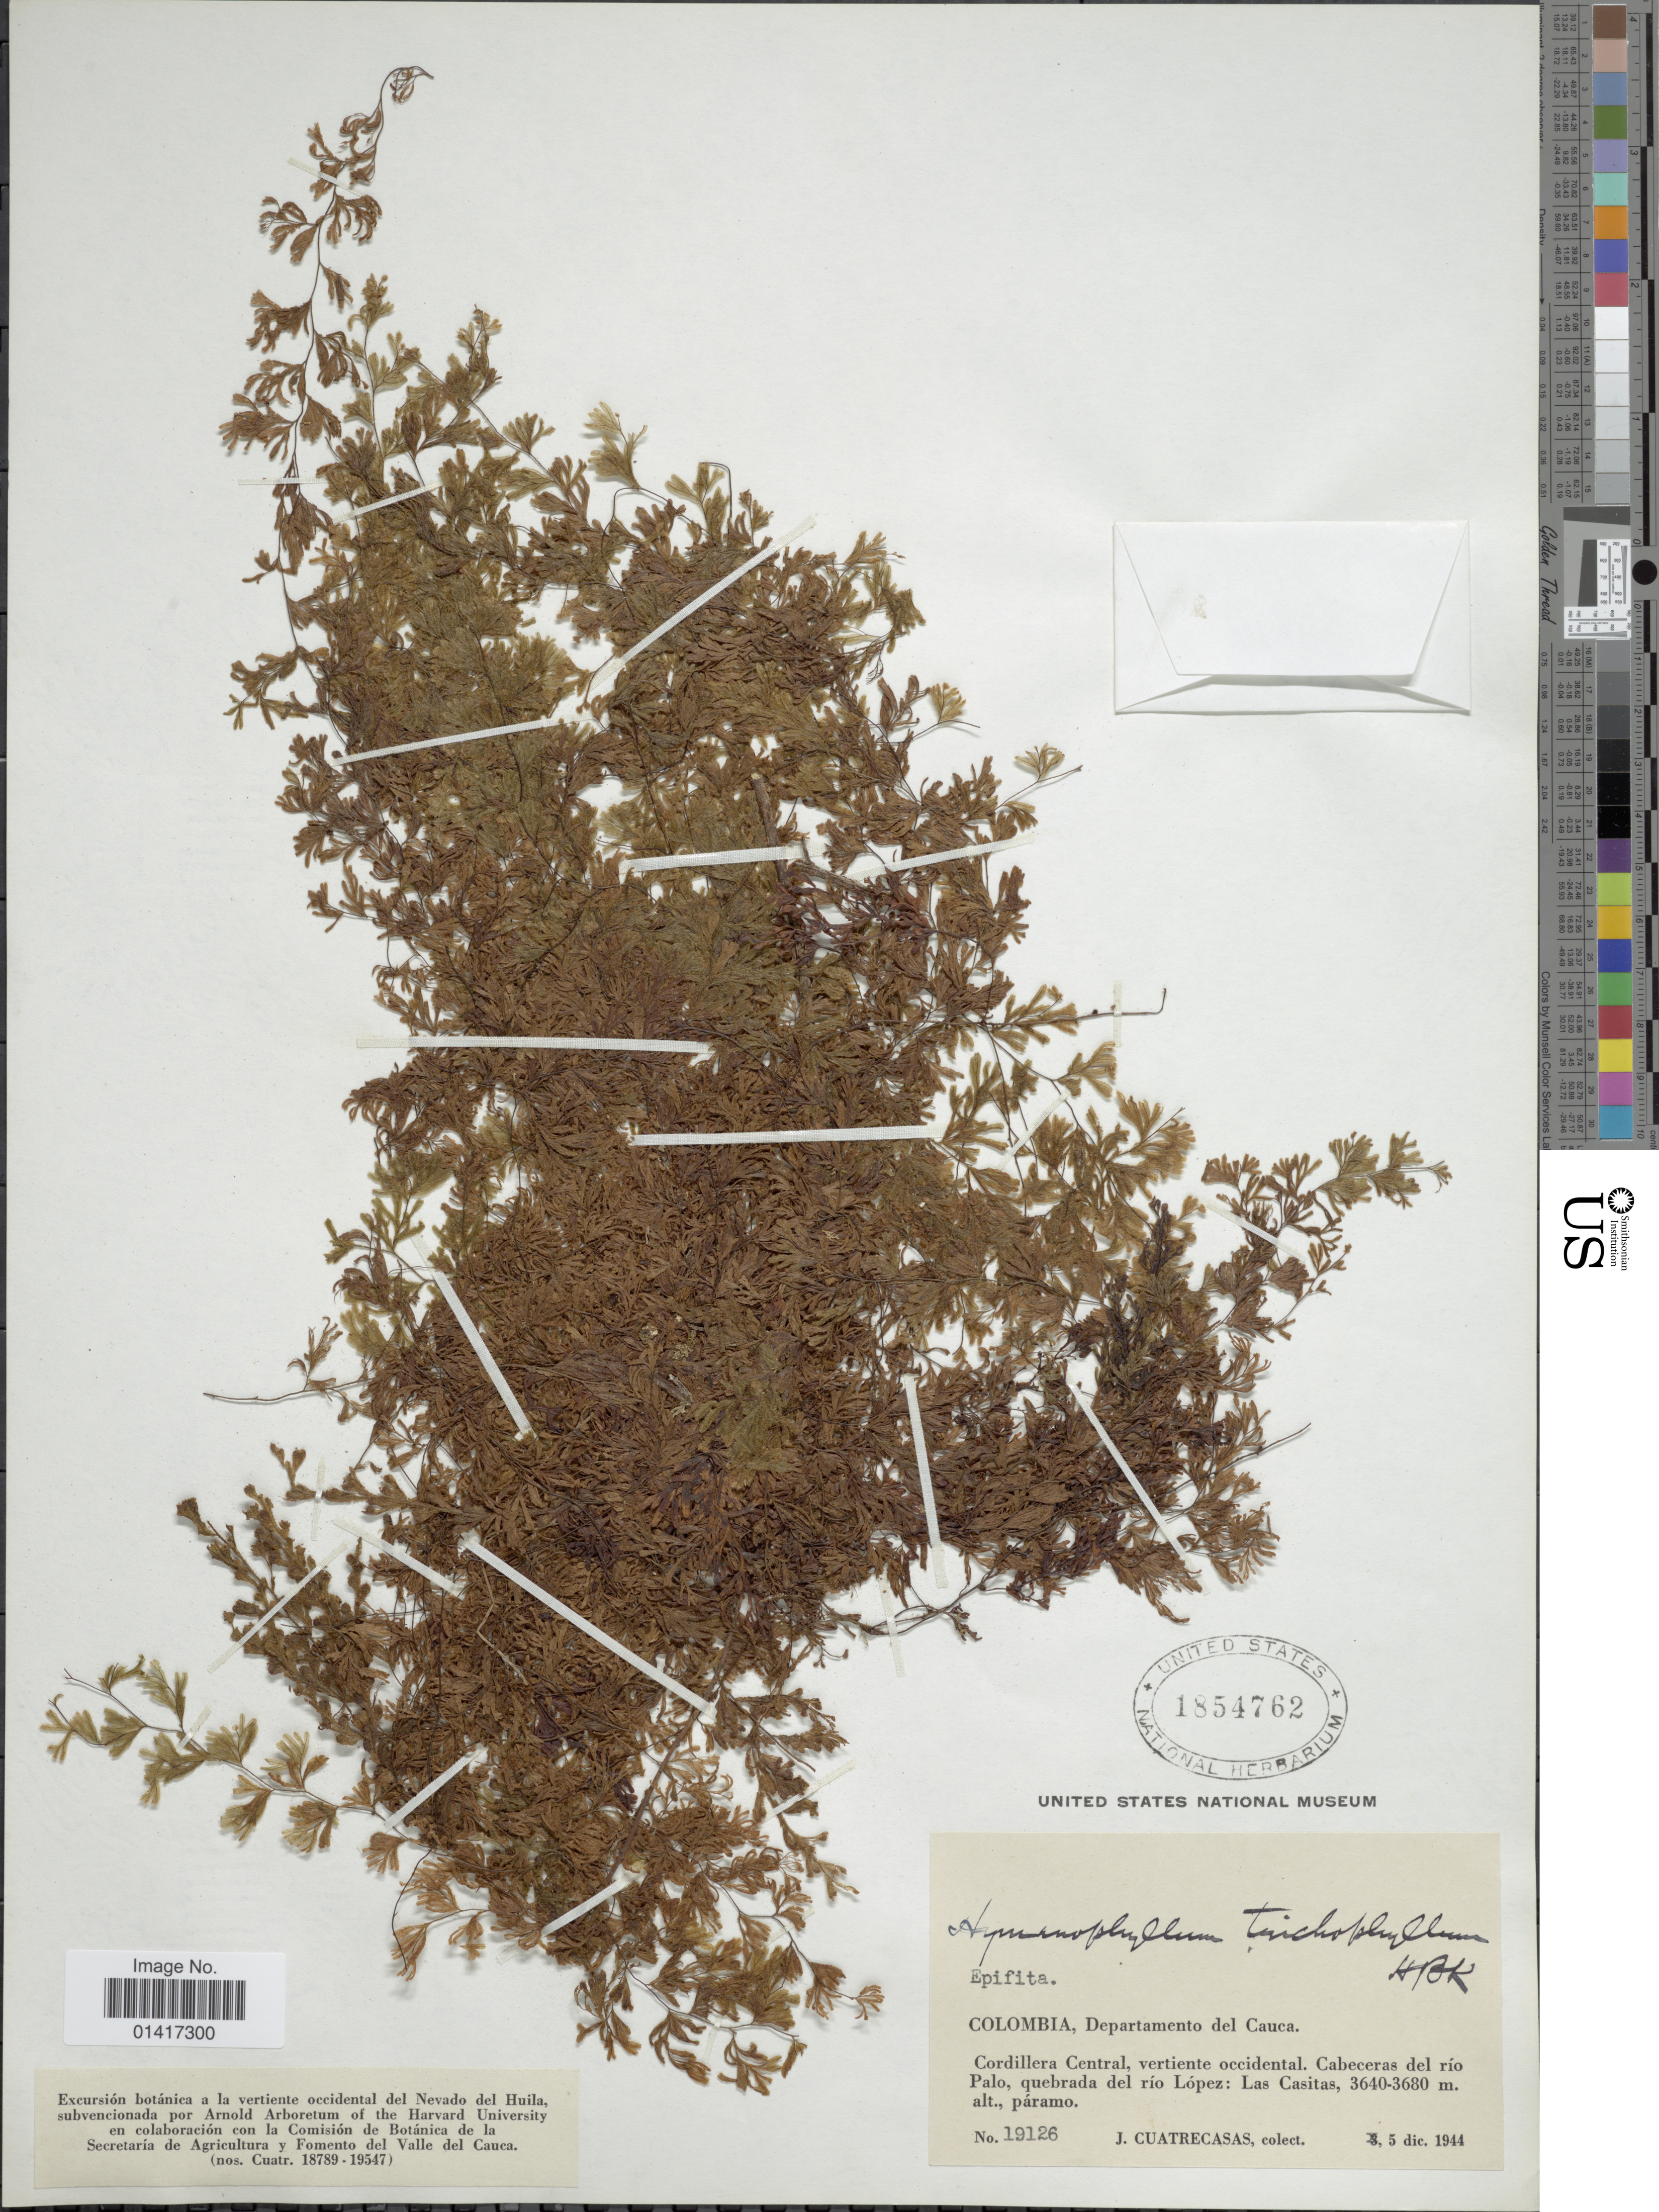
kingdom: Plantae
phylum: Tracheophyta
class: Polypodiopsida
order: Hymenophyllales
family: Hymenophyllaceae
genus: Hymenophyllum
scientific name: Hymenophyllum trichophyllum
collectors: J. Cuatrecasas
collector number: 19126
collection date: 1944-12-05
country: Colombia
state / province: Cauca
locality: Departamento del Cauca, Cordillera Centra, vertiente occidental, Cabeceras del rio Palo, quebrada del rio Lopez, Las Casitas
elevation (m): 3640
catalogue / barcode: US 1854762